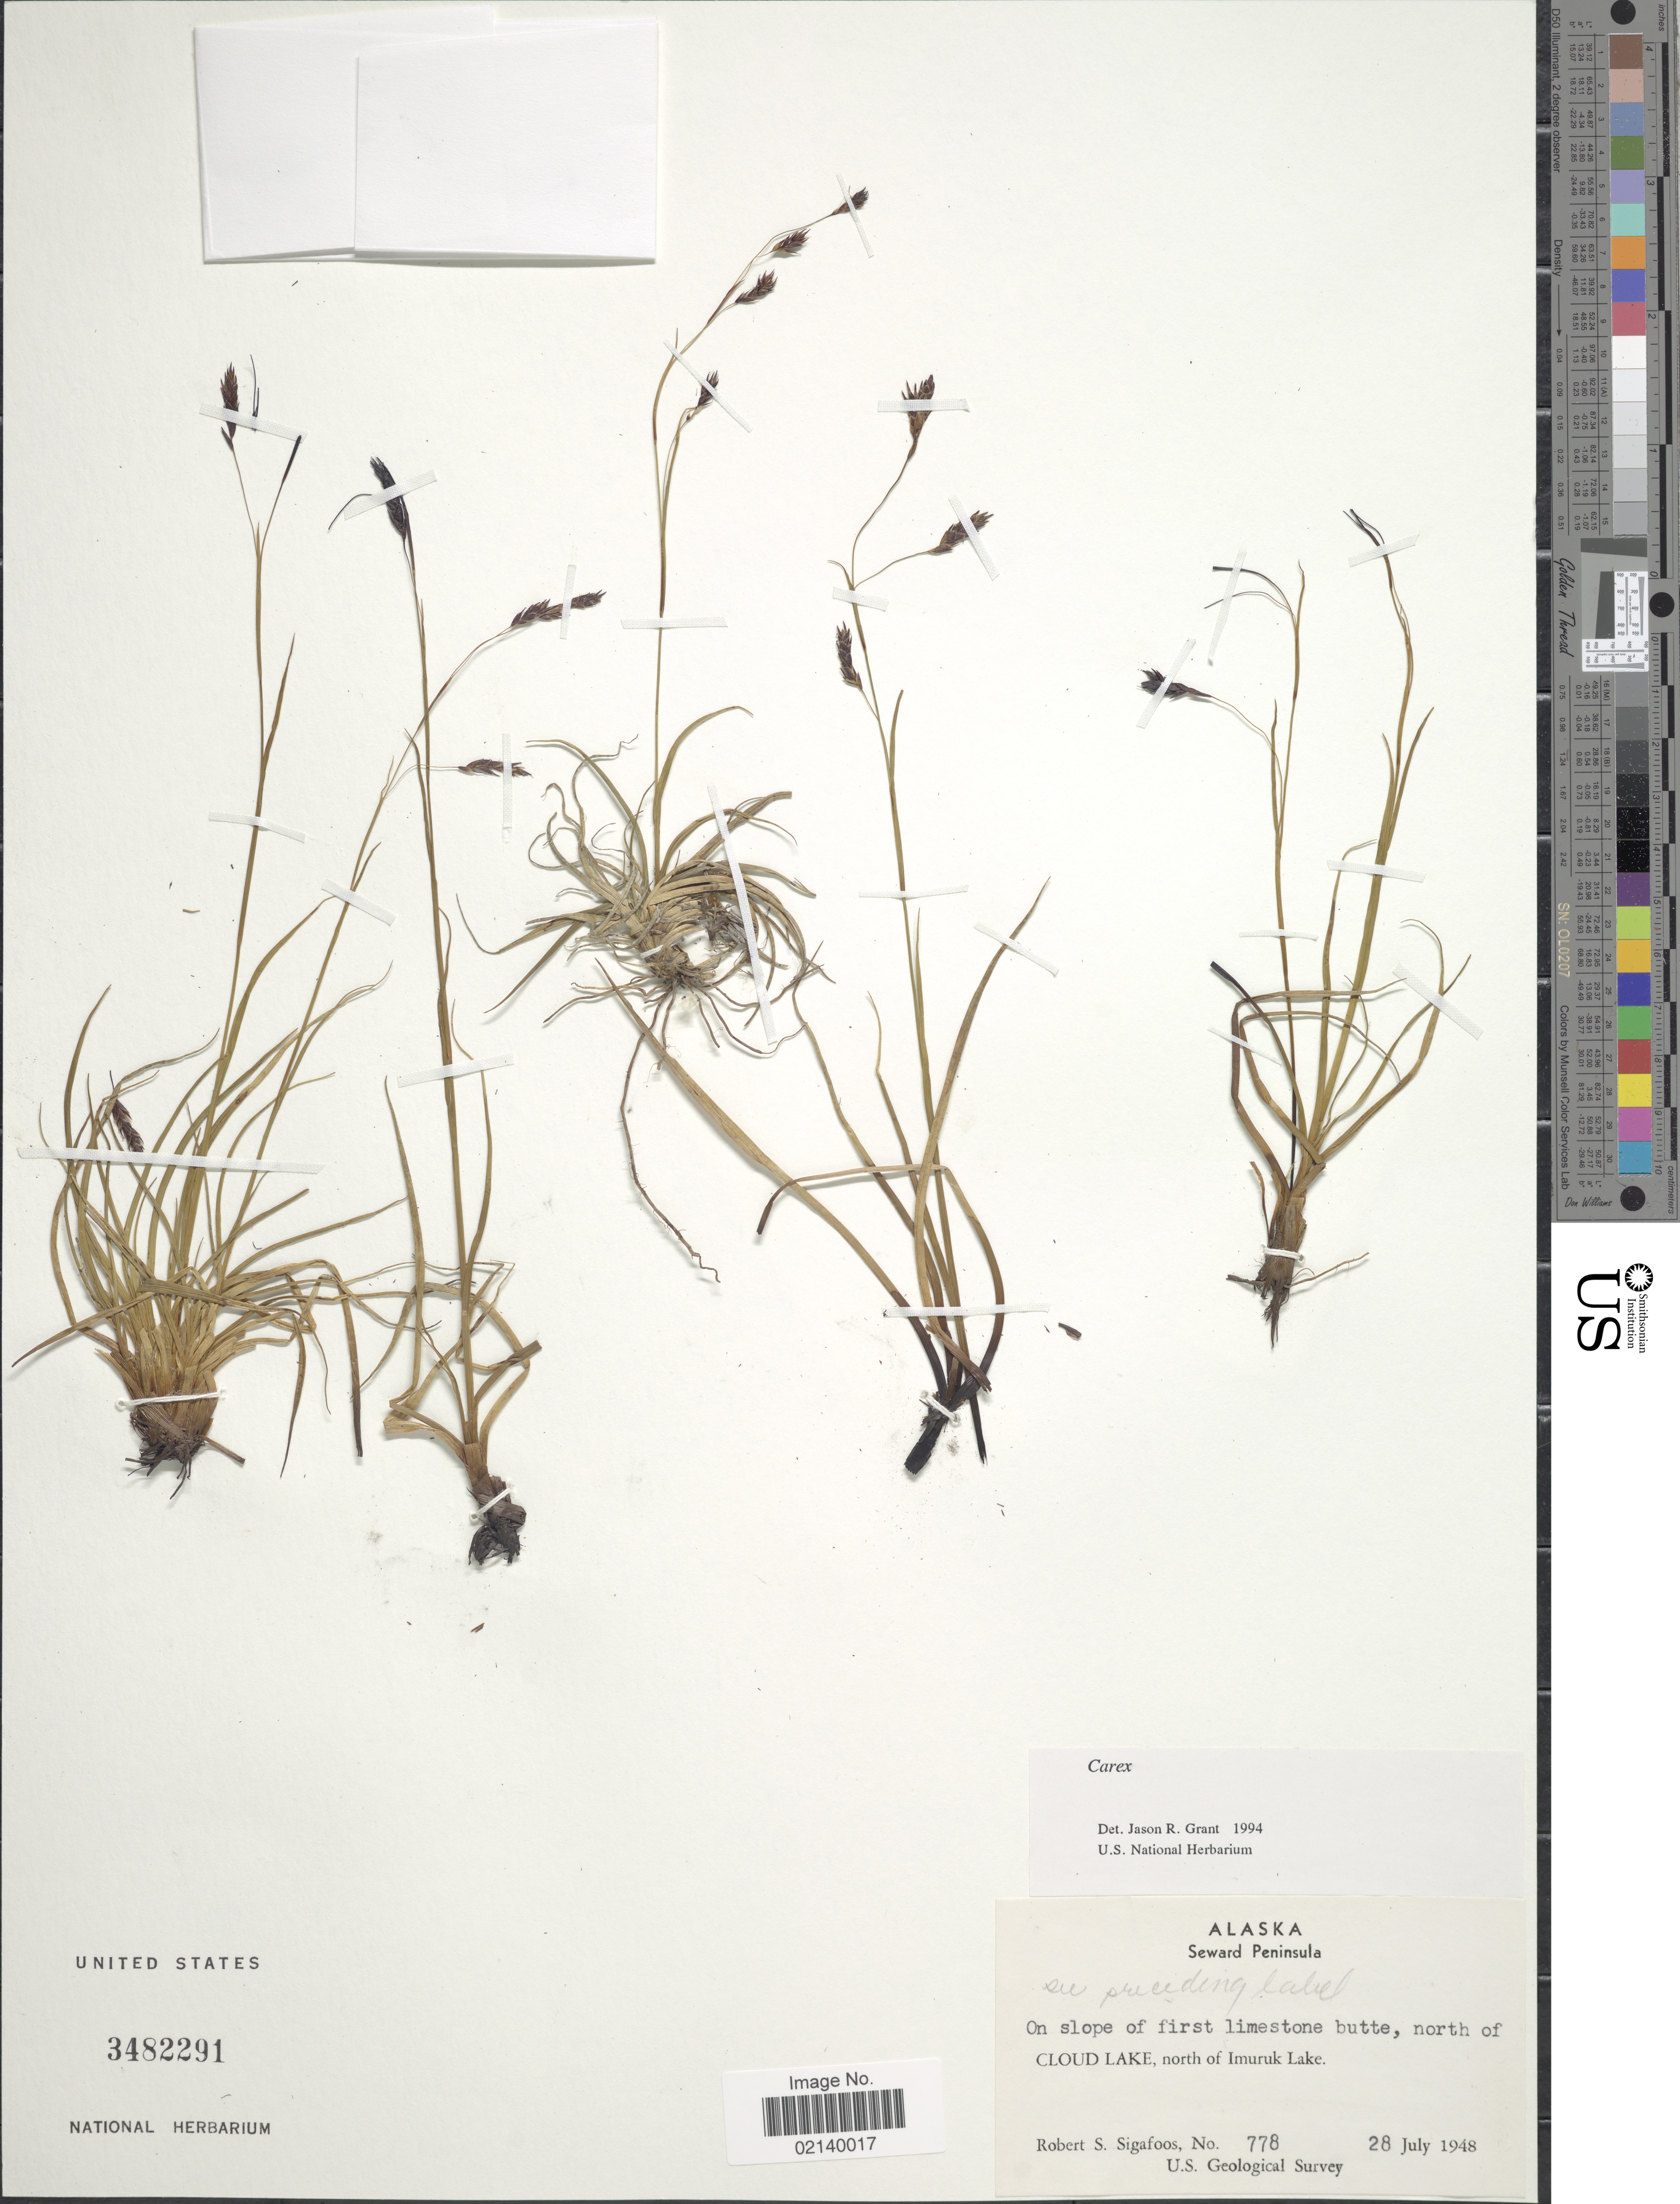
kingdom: Plantae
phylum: Tracheophyta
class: Liliopsida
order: Poales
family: Cyperaceae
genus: Carex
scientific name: Carex sp.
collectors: R. Sigafoos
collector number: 778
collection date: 1948-07-28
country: United States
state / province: Alaska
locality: Seward Peninsula, on slope of first limestone butte, north of Cloud Lake, north of Imuruk Lake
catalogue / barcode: US 3482291